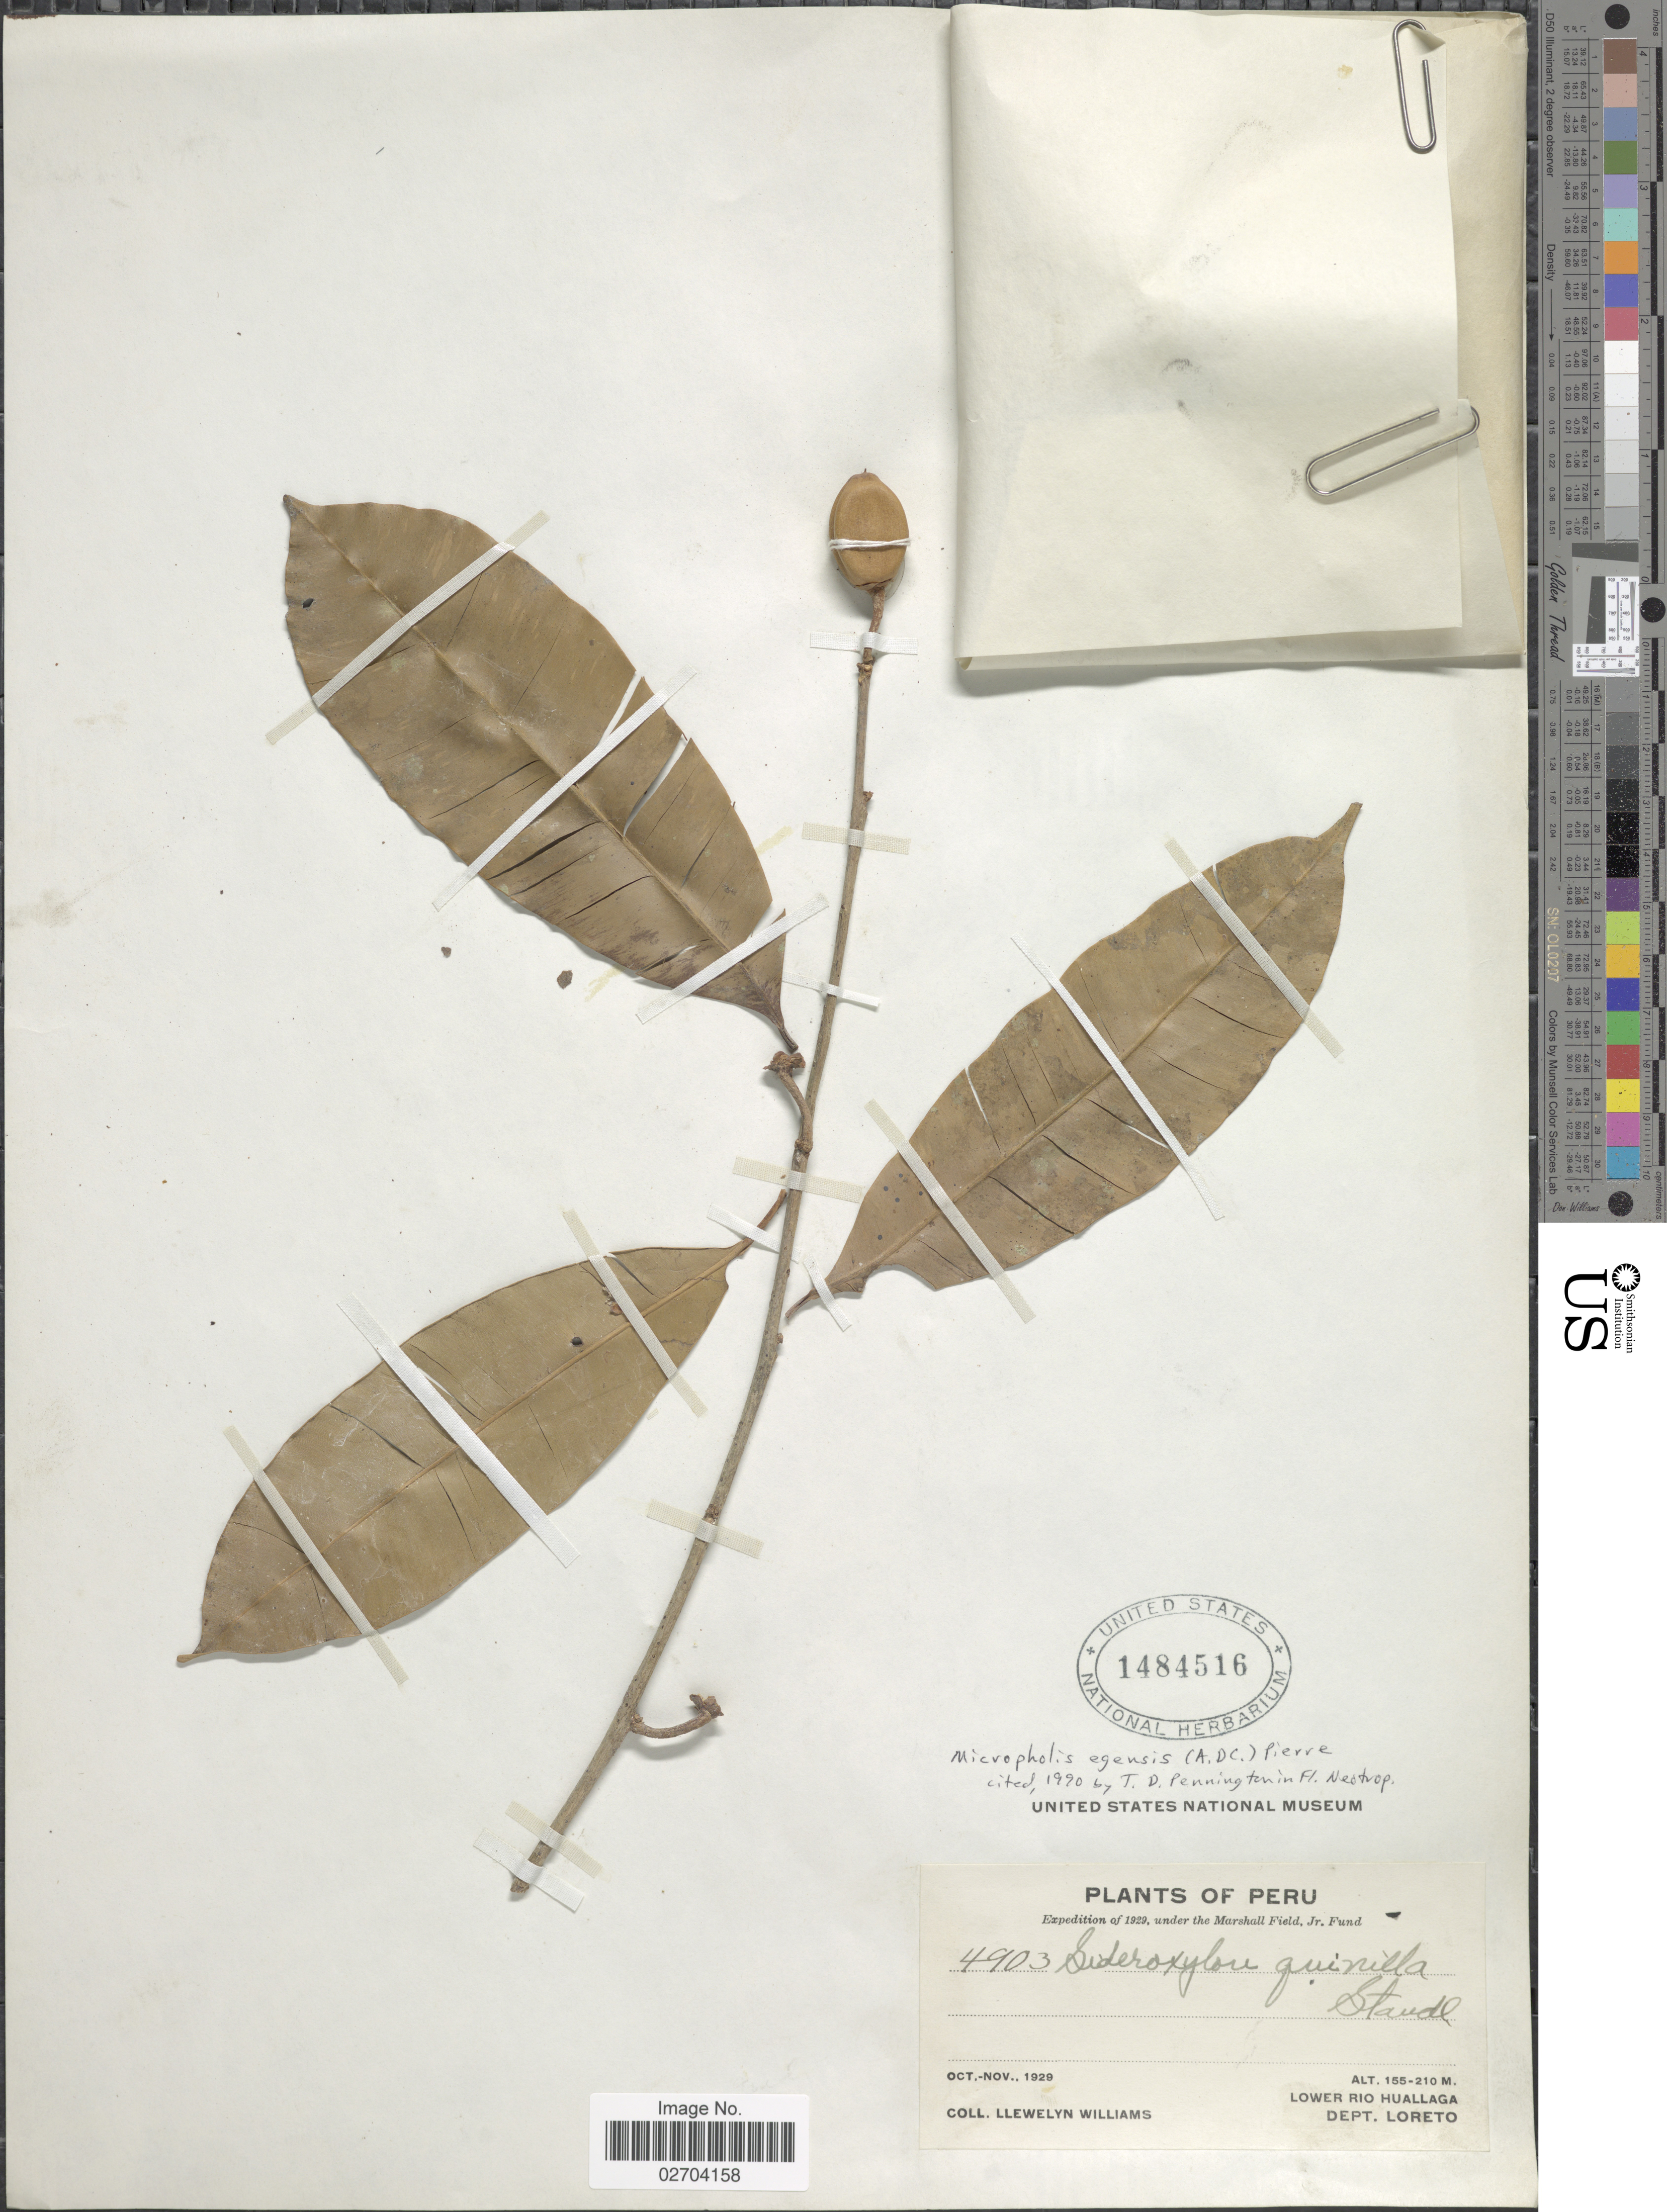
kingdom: Plantae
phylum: Tracheophyta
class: Magnoliopsida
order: Ericales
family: Sapotaceae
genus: Micropholis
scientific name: Micropholis egensis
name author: (A. DC.) Pierre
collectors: Ll. Williams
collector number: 4903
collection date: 1929-10/1929-11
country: Peru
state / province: Loreto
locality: Lower Rio Huallaga, Dept. Loreto.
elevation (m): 155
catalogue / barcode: US 1484516